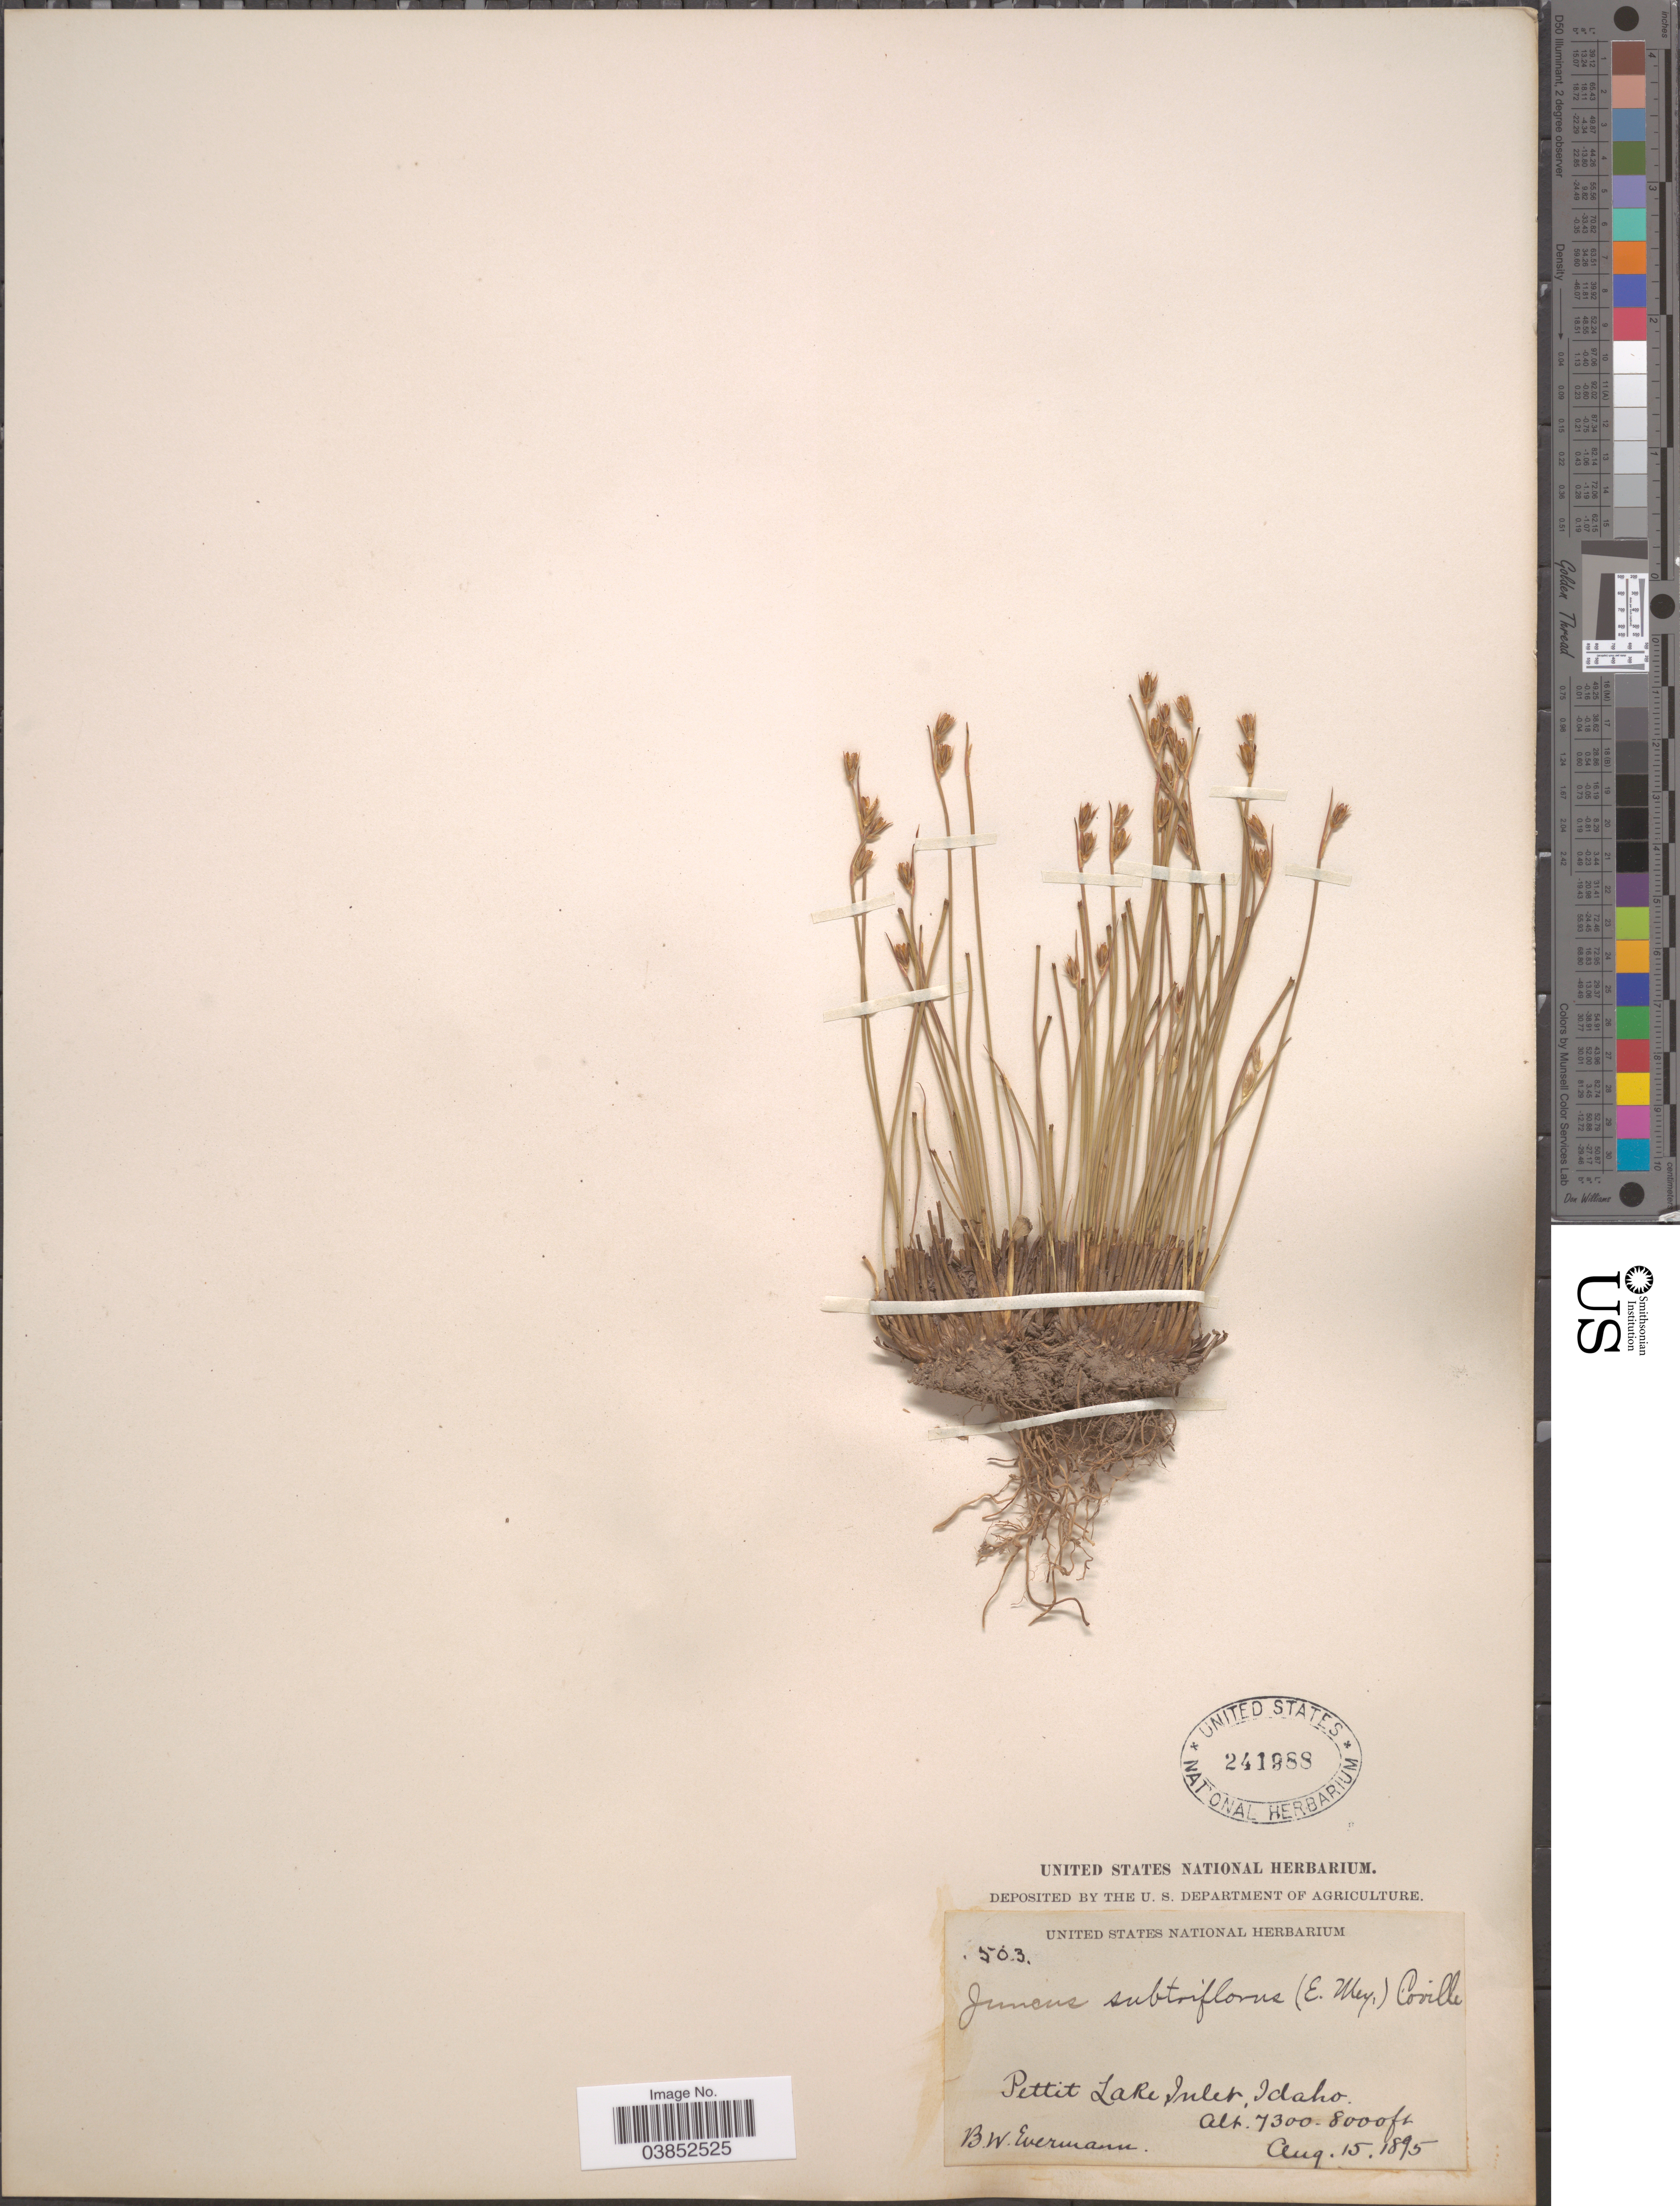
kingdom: Plantae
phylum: Tracheophyta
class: Liliopsida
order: Poales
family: Juncaceae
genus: Juncus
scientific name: Juncus drummondii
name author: E. Mey.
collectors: B. W. Evermann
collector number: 563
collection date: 1895-08-15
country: United States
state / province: Idaho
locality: Pettit Lake Inlet.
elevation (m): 2225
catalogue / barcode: US 241988